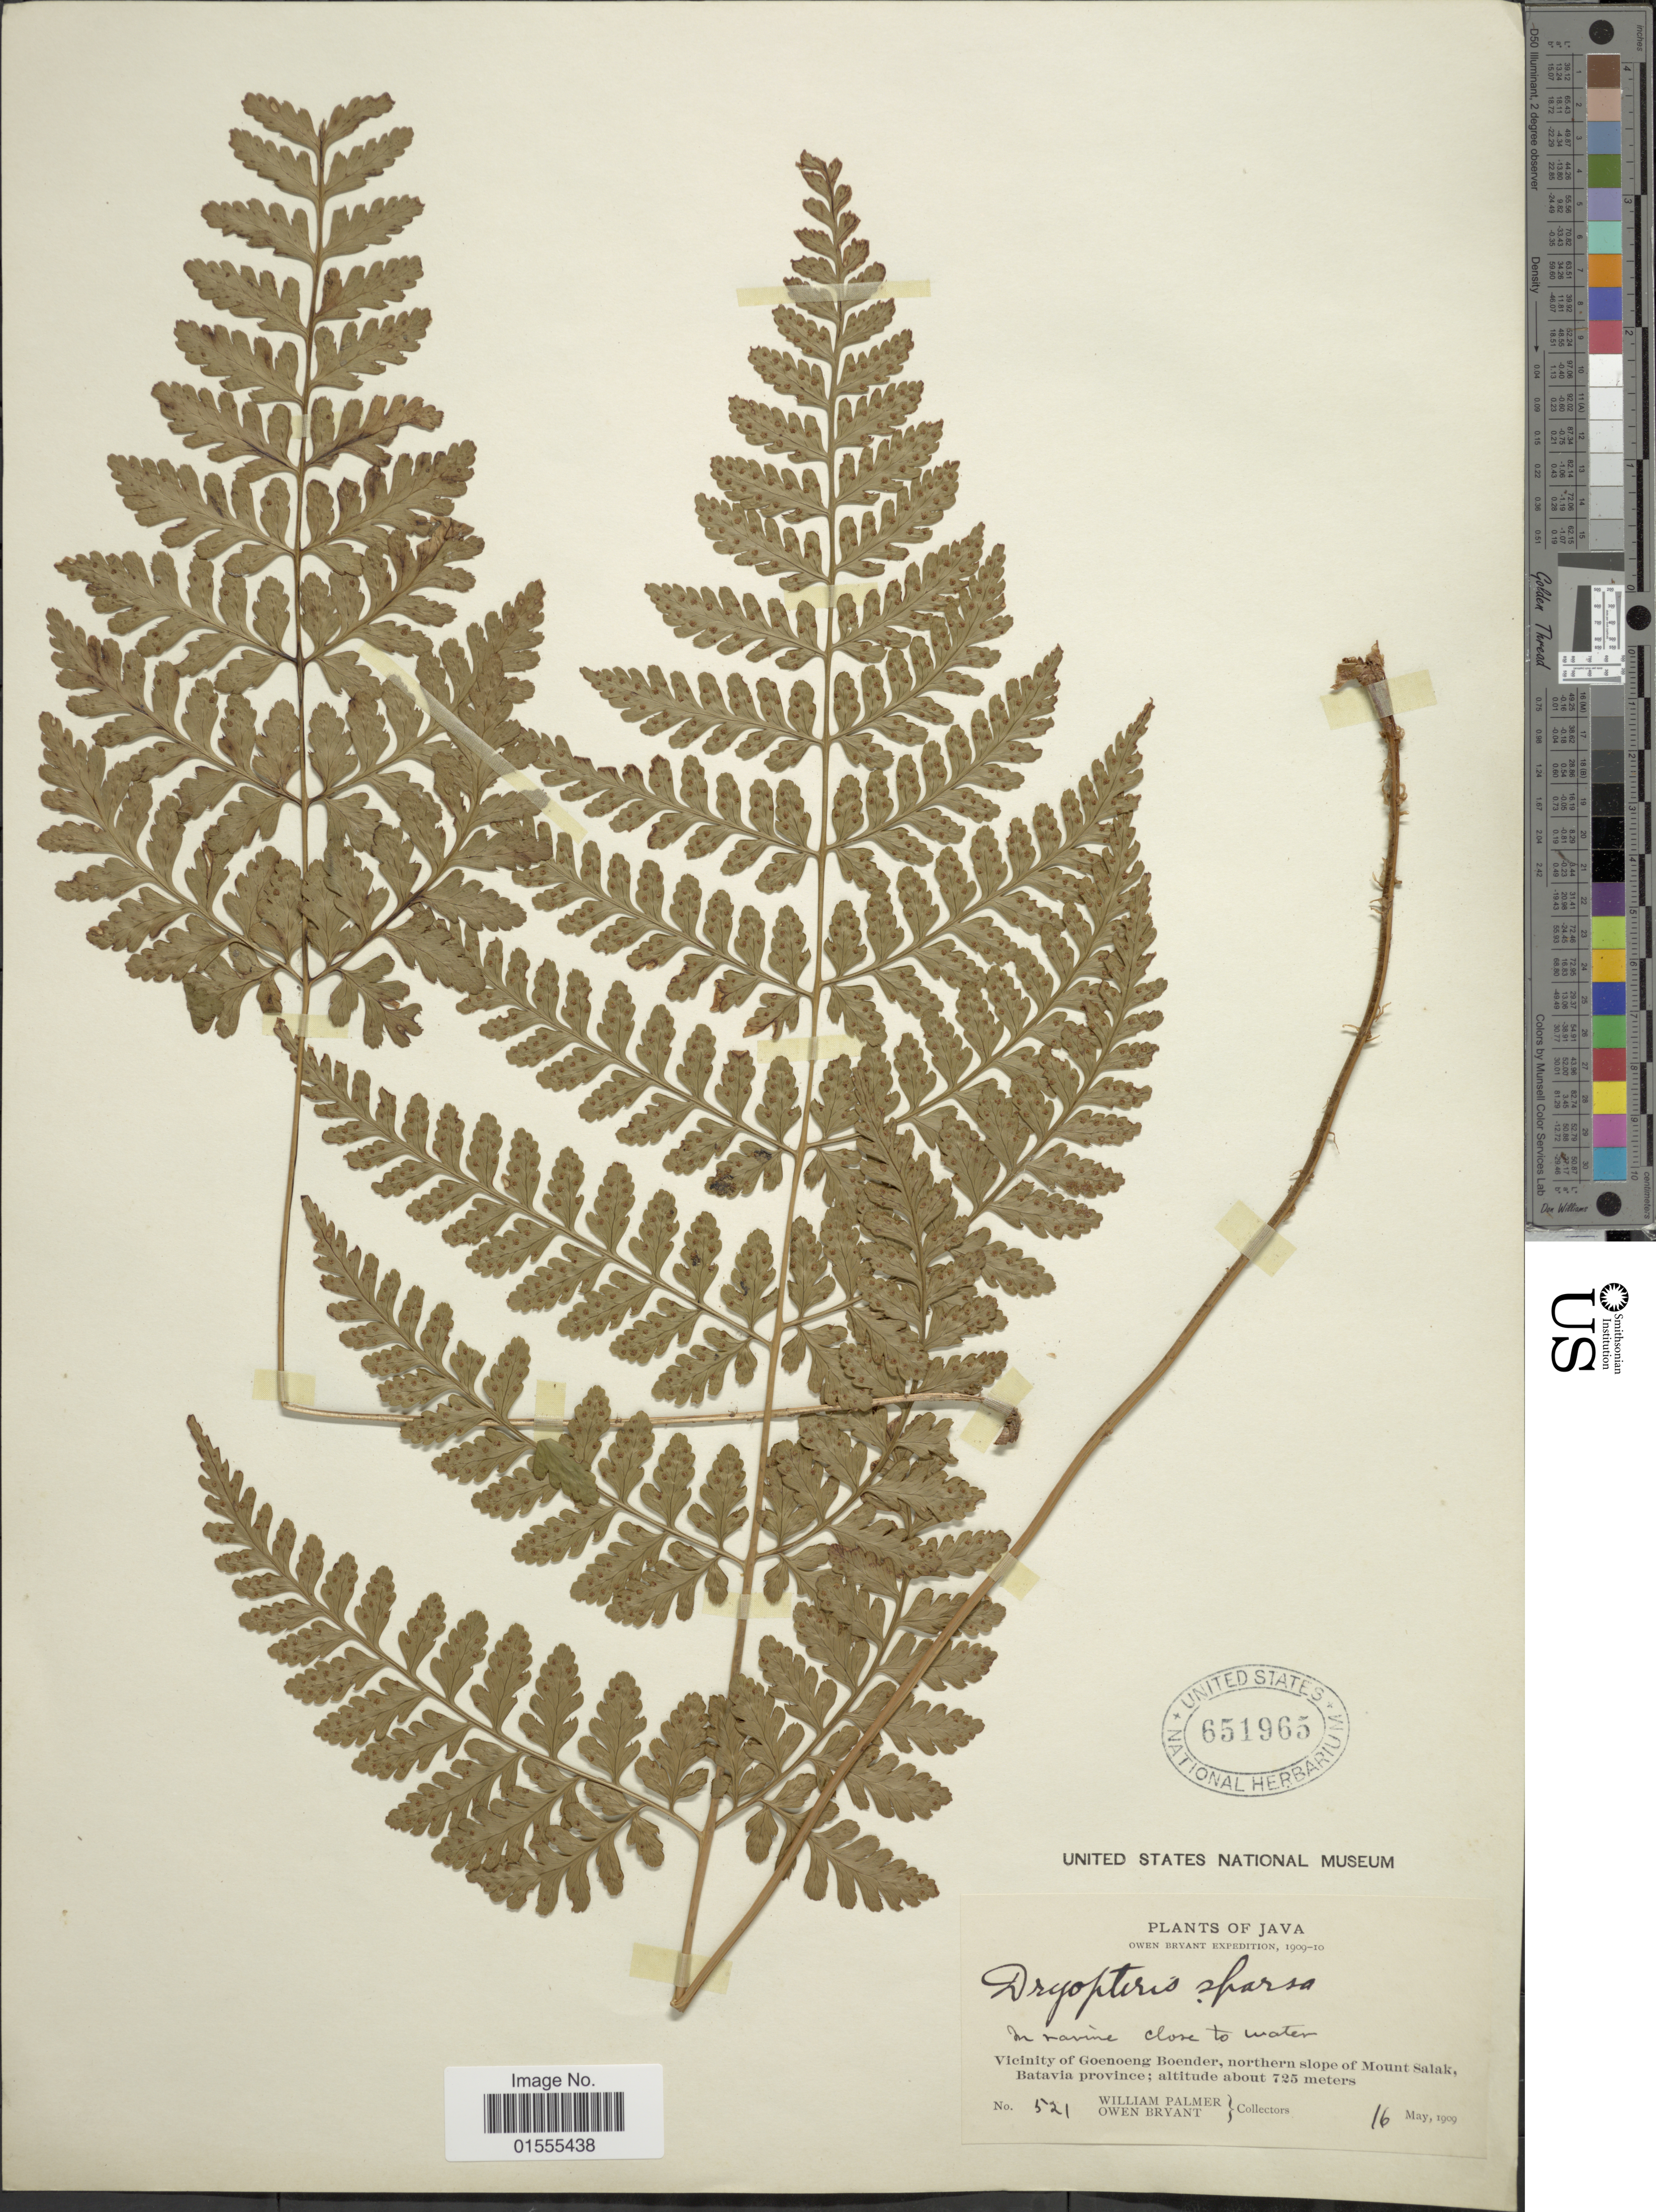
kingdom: Plantae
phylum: Tracheophyta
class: Polypodiopsida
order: Polypodiales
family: Dryopteridaceae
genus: Dryopteris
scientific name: Dryopteris sparsa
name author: (D. Don) Kuntze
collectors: W. Palmer & O. Bryant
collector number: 521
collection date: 1909-05-16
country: Indonesia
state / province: Java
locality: Vicinity of Goenoeng Boender, northern slope Mount Salak, Batavia province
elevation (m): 725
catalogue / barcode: US 651965